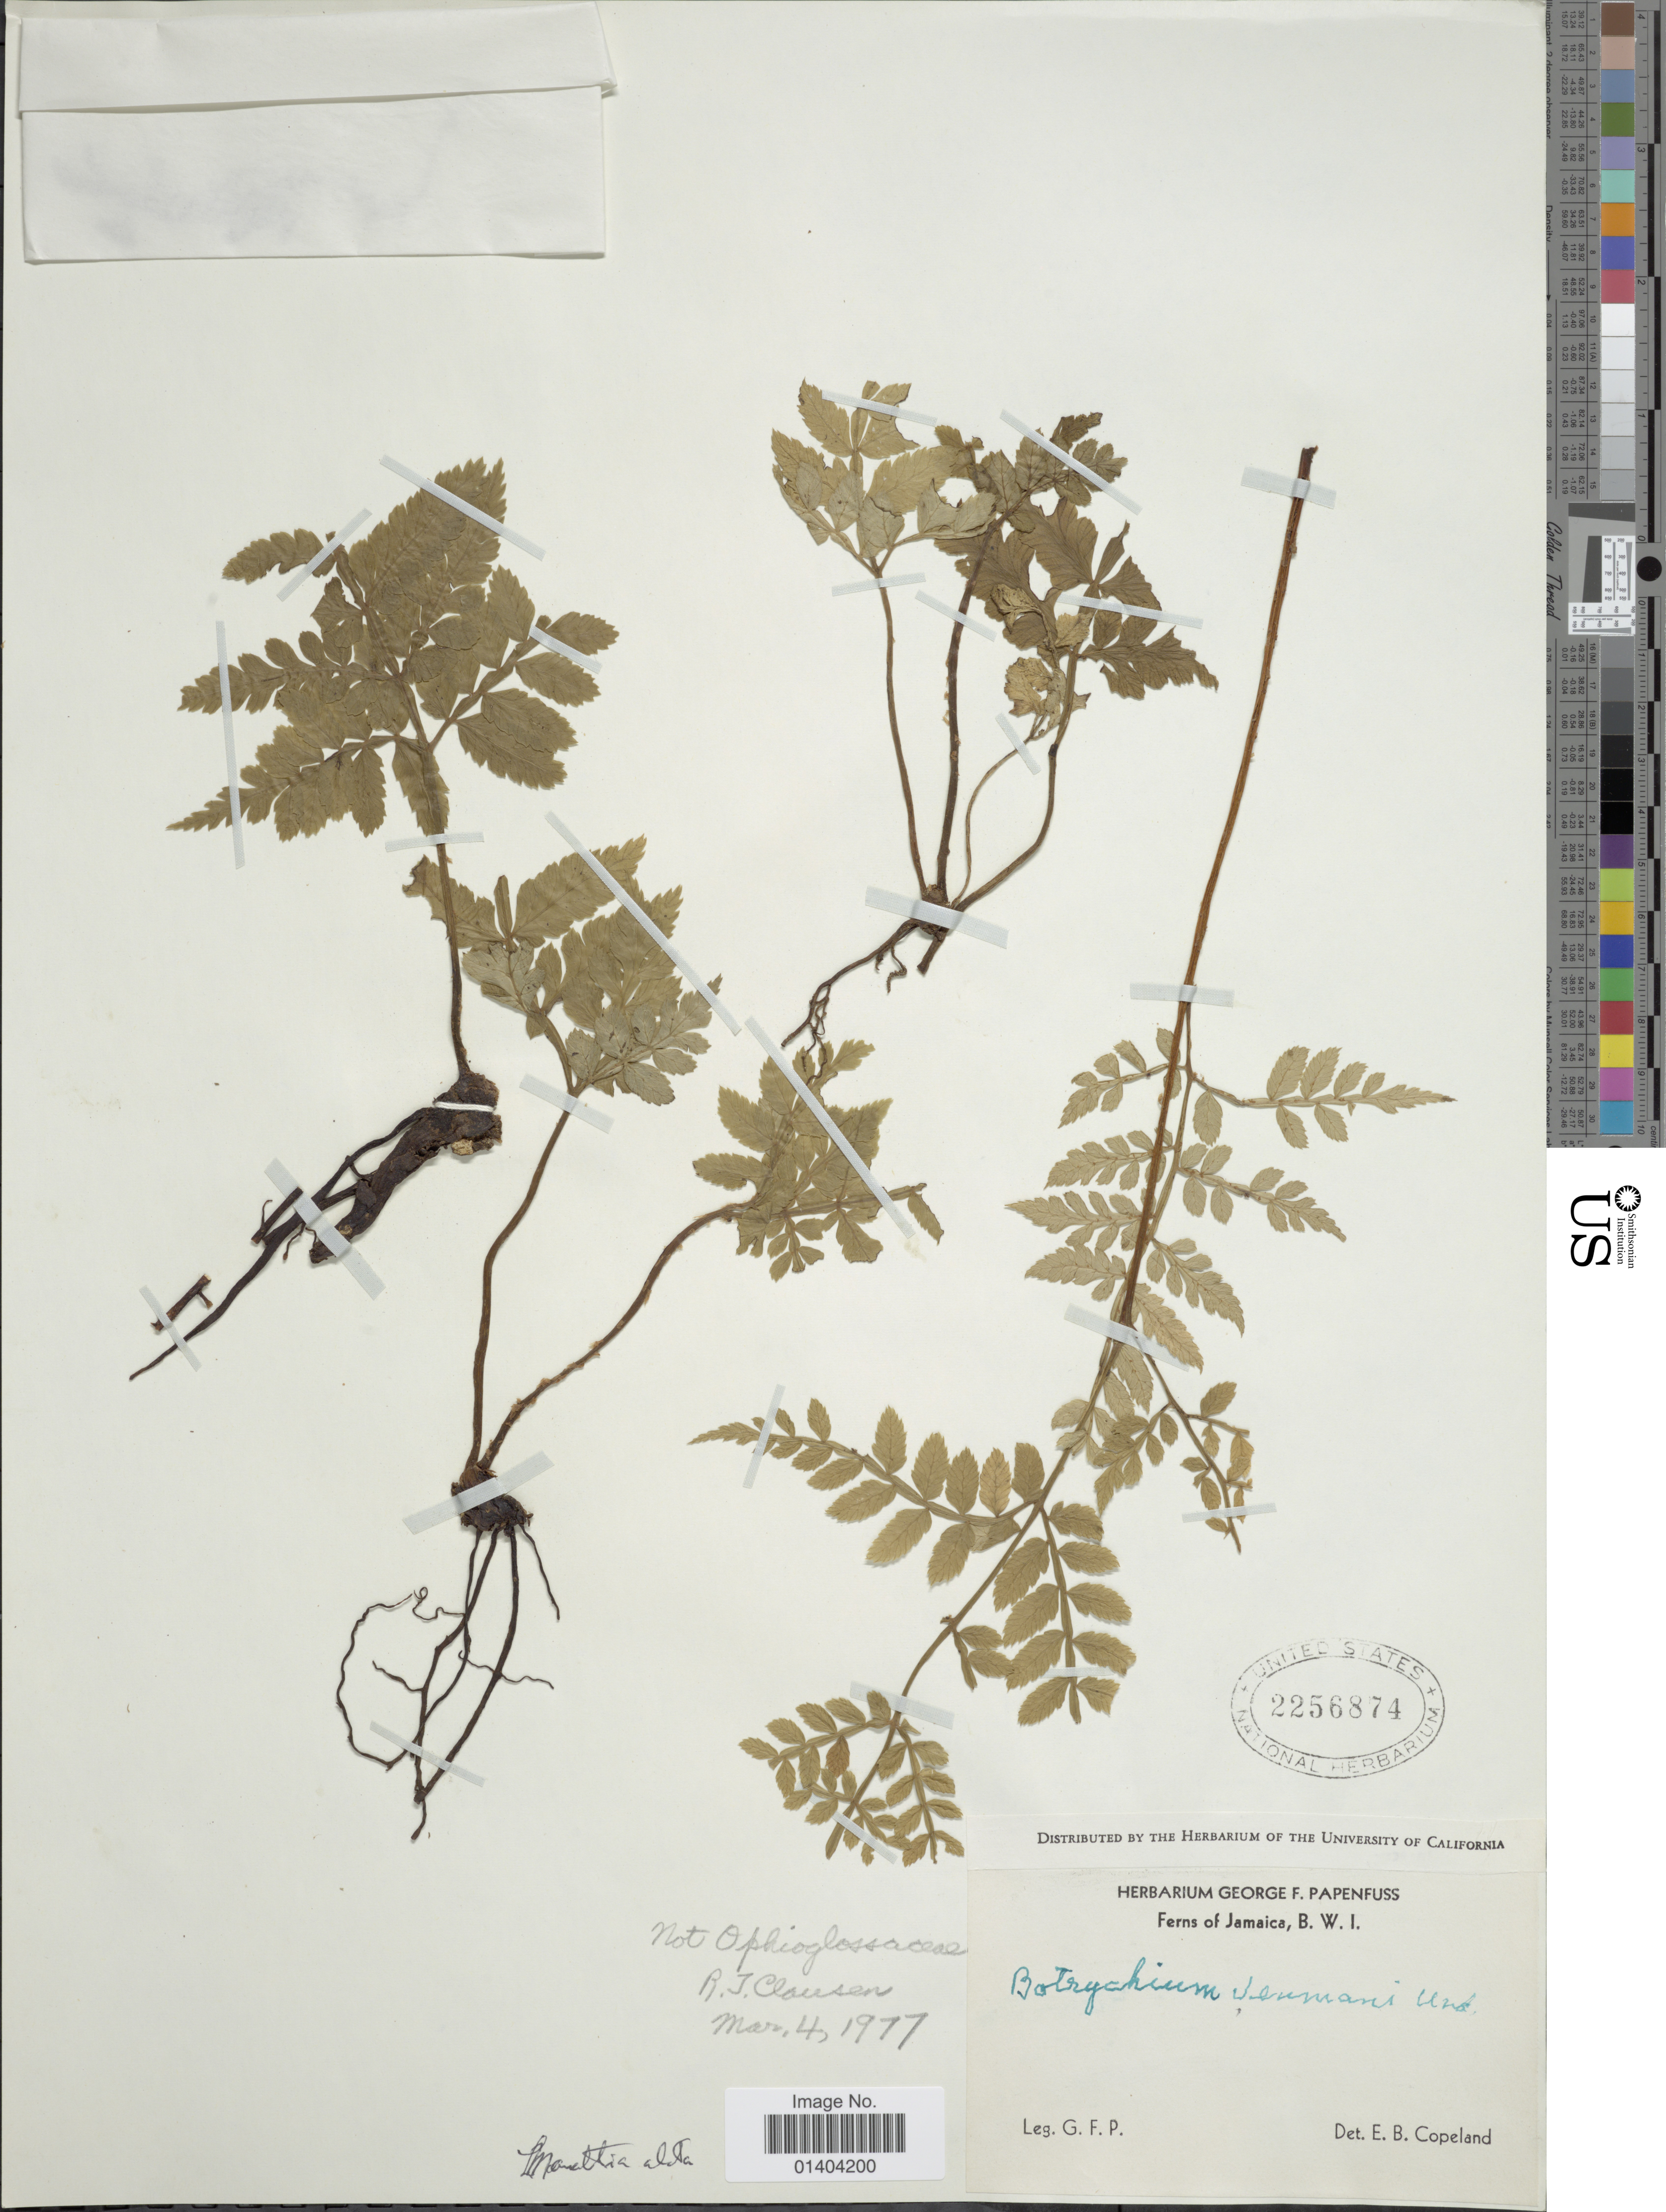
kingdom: Plantae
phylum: Tracheophyta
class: Polypodiopsida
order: Marattiales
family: Marattiaceae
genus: Marattia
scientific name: Marattia alata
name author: Sw.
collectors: G. Papenfuss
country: Jamaica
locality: B.W.I.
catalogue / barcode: US 2256874